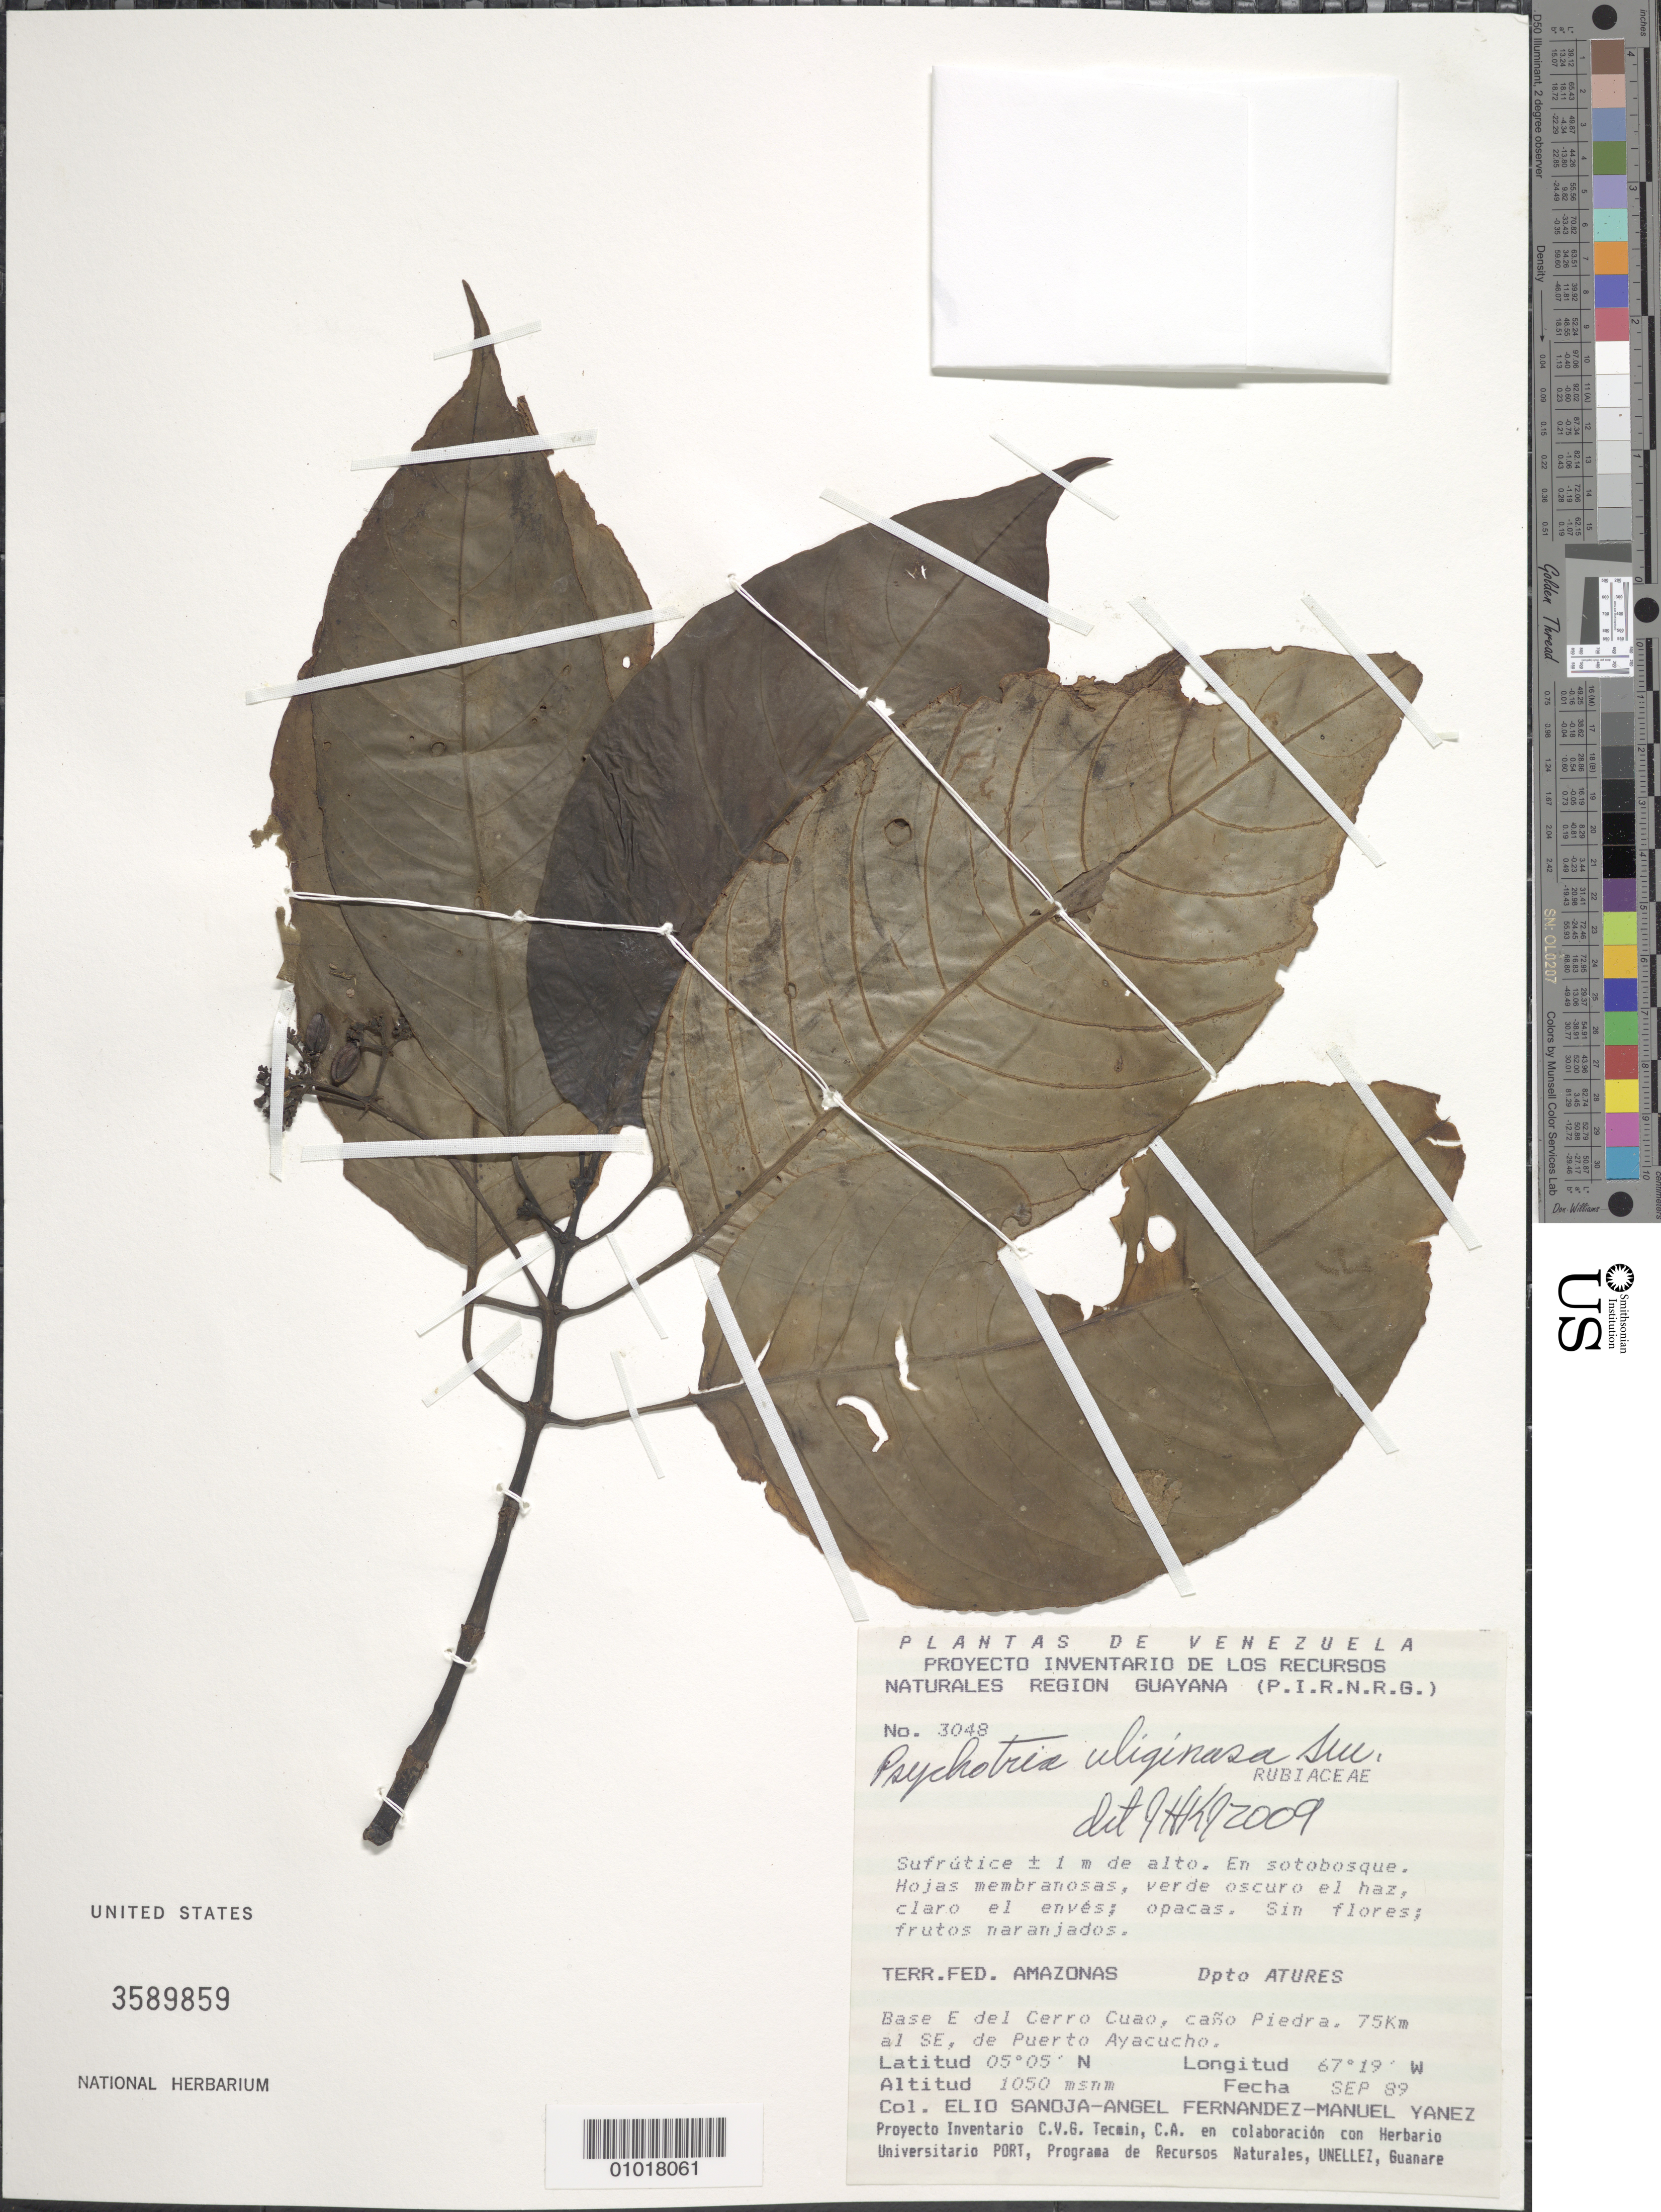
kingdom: Plantae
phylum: Tracheophyta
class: Magnoliopsida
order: Gentianales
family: Rubiaceae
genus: Psychotria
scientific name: Psychotria uliginosa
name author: Sw.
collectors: E. Sanojo-Angel & F. Yanez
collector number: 3048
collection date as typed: Sep-89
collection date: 1989-09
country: Venezuela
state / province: Amazonas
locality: Base E del Cerro Cuao, cano Piedra. 75 km al SE, de Puerto Ayacucho.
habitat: En sotobosque.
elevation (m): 1050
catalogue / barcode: US 3589859